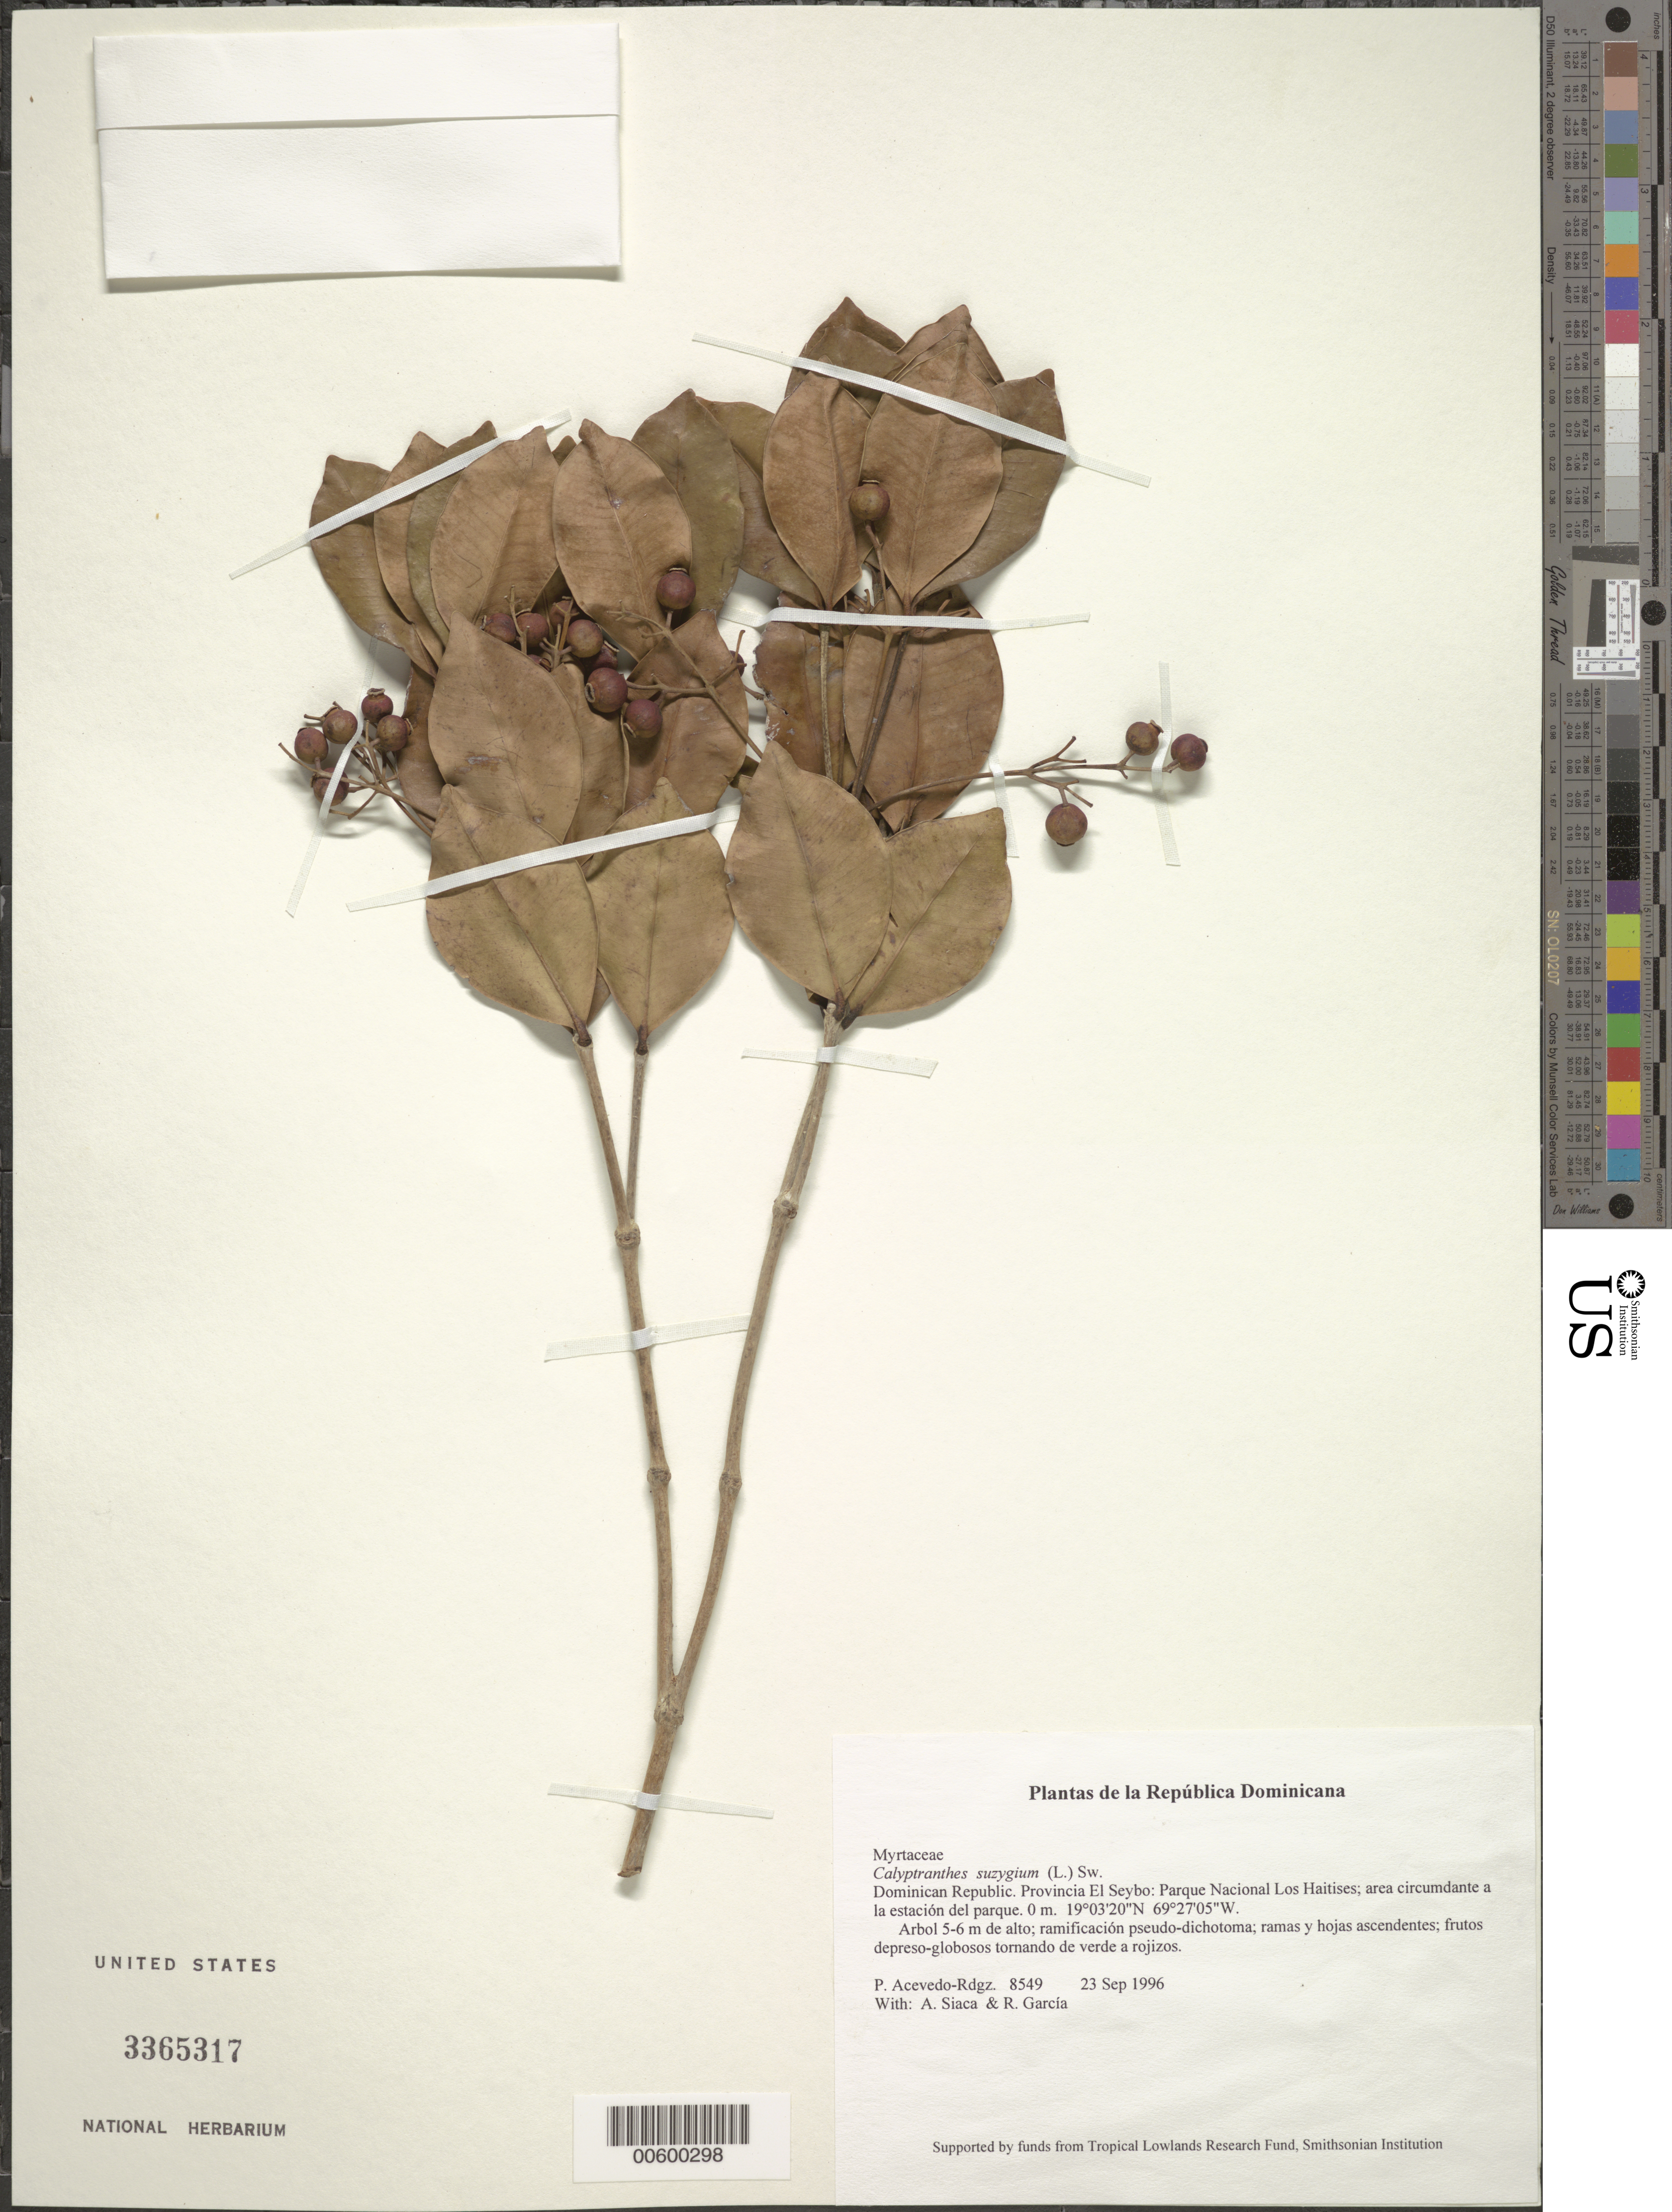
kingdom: Plantae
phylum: Tracheophyta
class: Magnoliopsida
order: Myrtales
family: Myrtaceae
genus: Myrcia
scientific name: Myrcia zuzygium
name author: (L.) A.R. Lourenço & E. Lucas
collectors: P. Acevedo-Rodr., A. Siaca & R. G. García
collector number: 8549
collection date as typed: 23 Sep 1996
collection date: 1996-09-23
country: Dominican Republic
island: Hispaniola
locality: Provincia El Seibo: Parque Nacional Los Haitises; area circumdante a la estación del parque.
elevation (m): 0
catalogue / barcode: US 3365317